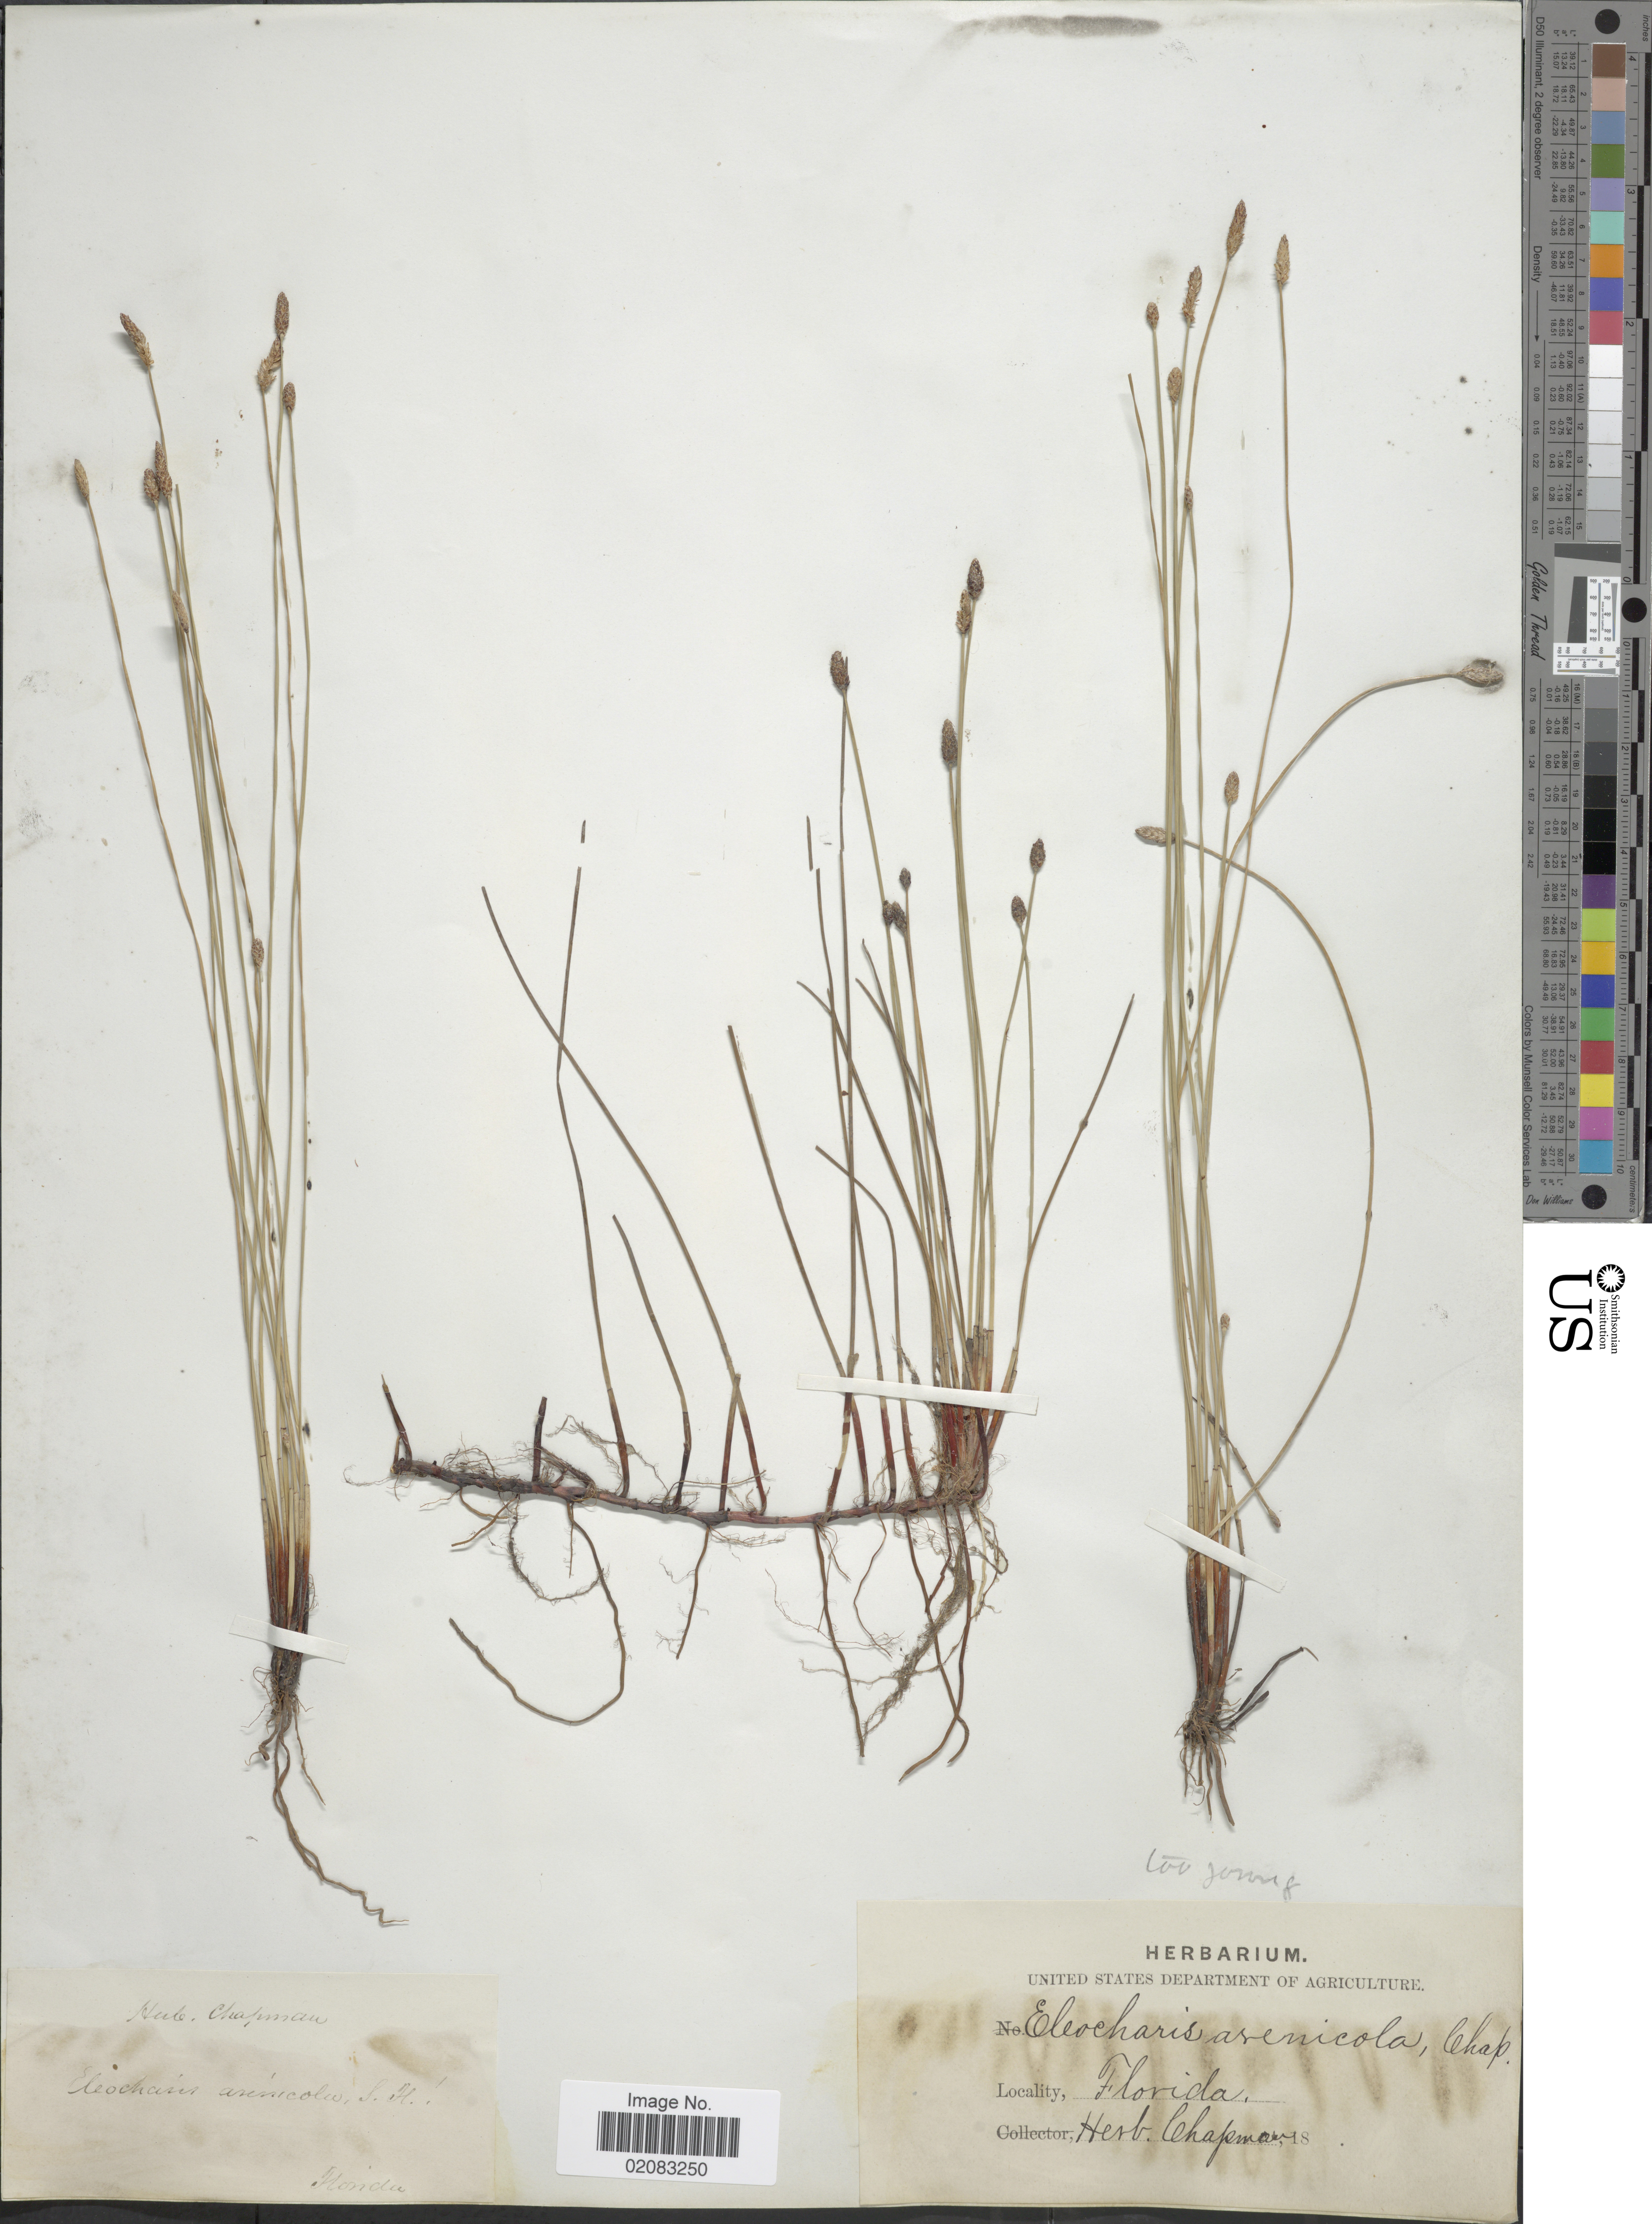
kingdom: Plantae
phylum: Tracheophyta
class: Liliopsida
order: Poales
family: Cyperaceae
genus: Eleocharis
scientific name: Eleocharis montevidensis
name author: Kunth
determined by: Strong, Mark T., (BOT), Smithsonian Institution - National Museum of Natural History (UNITED STATES)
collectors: ex herb. Chapman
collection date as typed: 18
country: United States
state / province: Florida